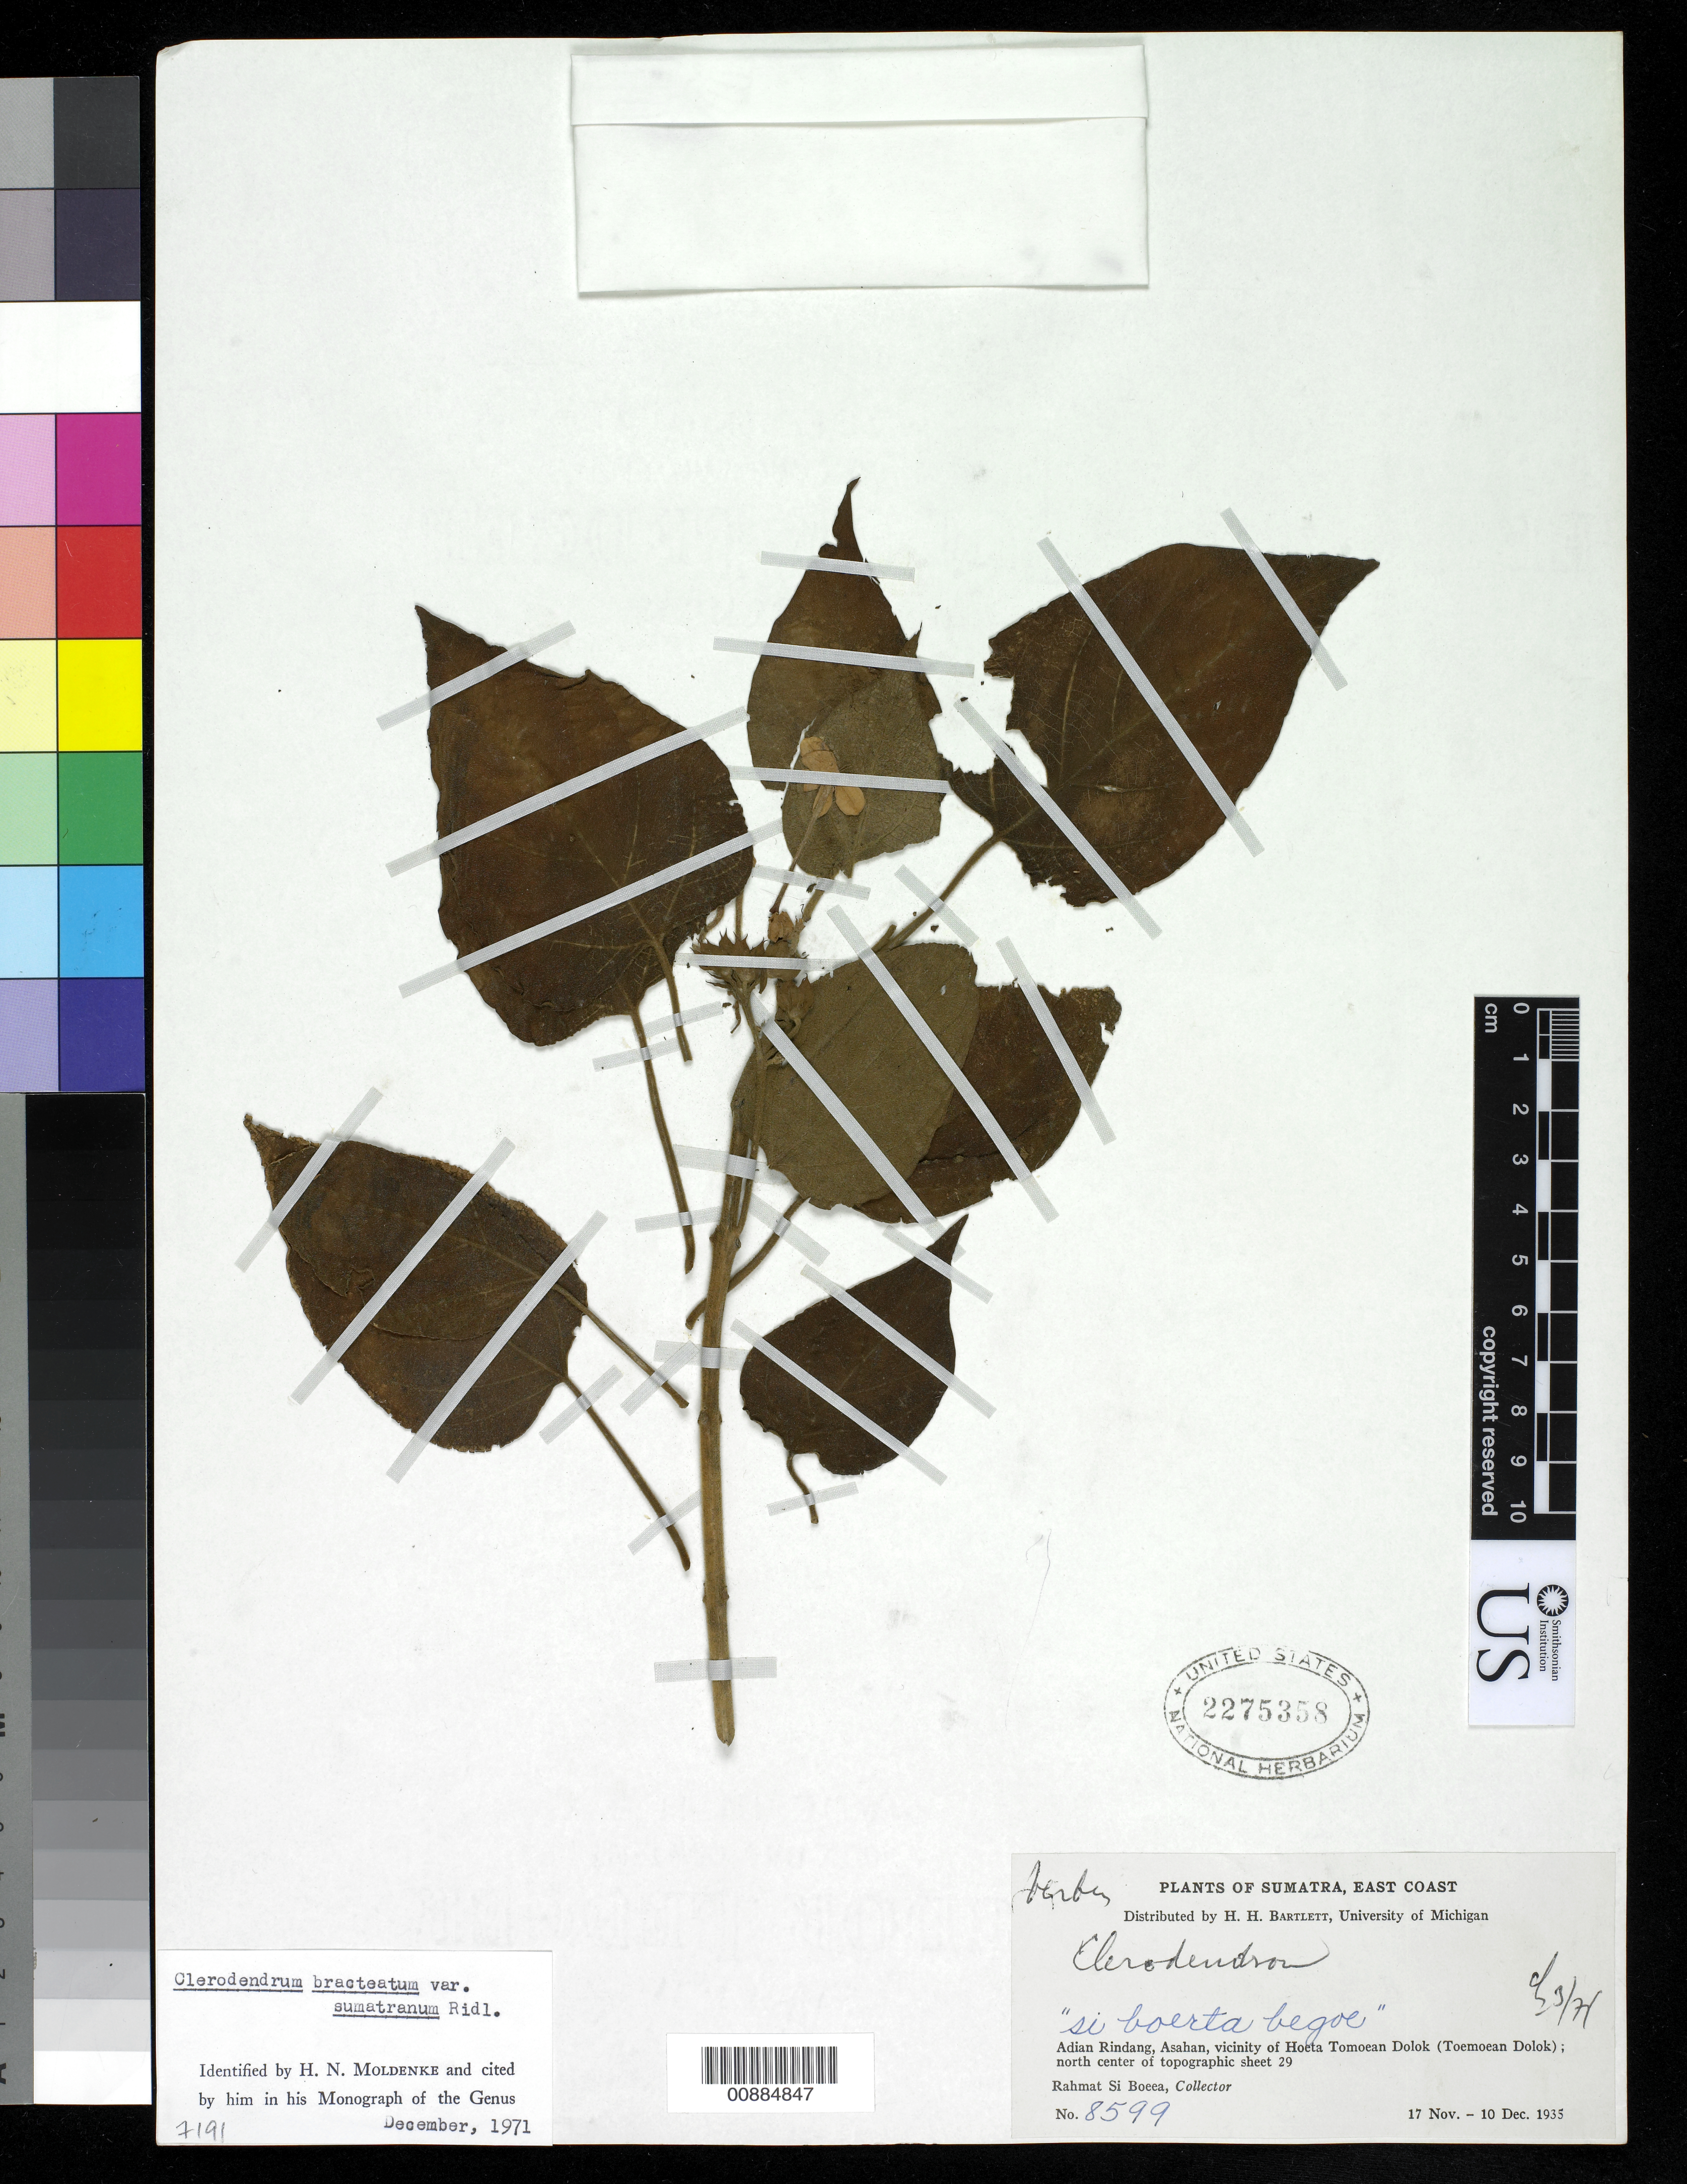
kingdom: Plantae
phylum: Tracheophyta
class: Magnoliopsida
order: Lamiales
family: Lamiaceae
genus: Clerodendrum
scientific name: Clerodendrum bracteatum var. sumatranum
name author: Ridl.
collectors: Rahmat Si Boeea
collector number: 8599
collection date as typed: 17 Nov 1935 to 10 Dec 1935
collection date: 1935-11-17/1935-12-10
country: Indonesia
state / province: Sumatra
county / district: Aceh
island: Sumatra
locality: Adian Rindang, Asahan, vicinity of Hoeta Tomoean Dolok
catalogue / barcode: US 2275358